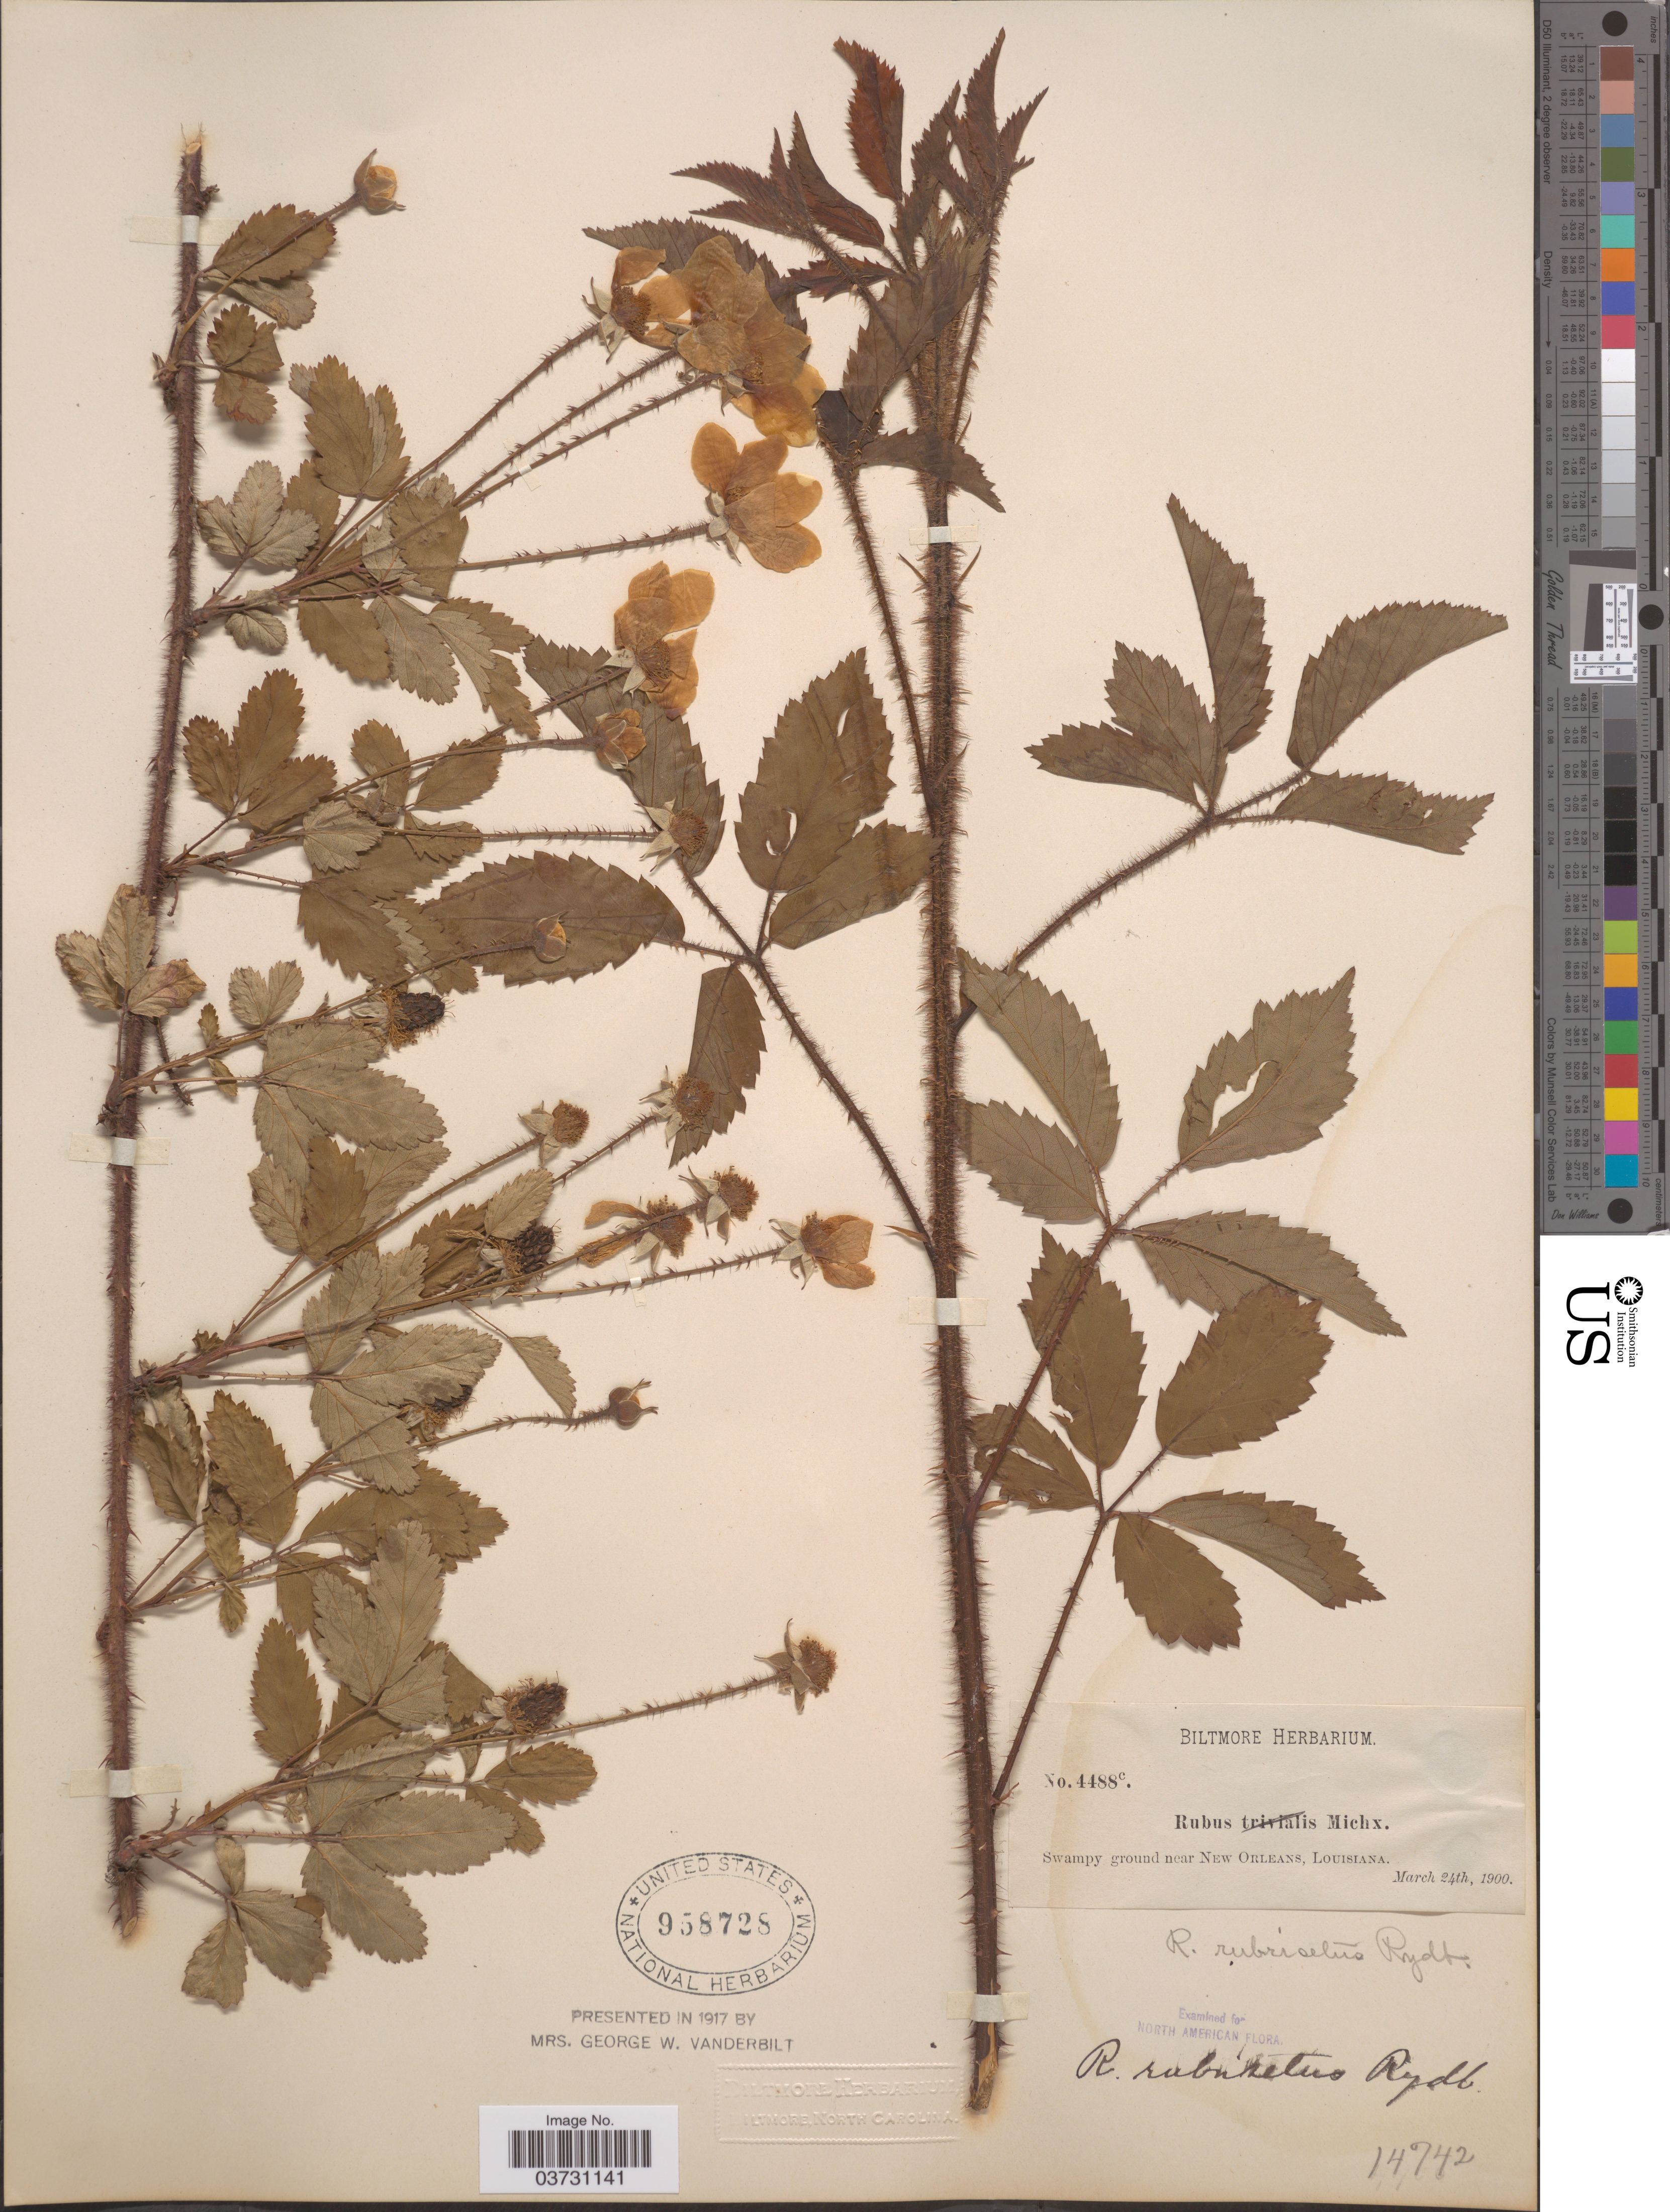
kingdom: Plantae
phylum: Tracheophyta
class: Magnoliopsida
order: Rosales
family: Rosaceae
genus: Rubus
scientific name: Rubus rubrisetus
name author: Rydb.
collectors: ex herb. Biltmore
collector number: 4488c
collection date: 1900-03-24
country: United States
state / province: Louisiana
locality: Swampy ground near New Orleans.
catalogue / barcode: US 958728